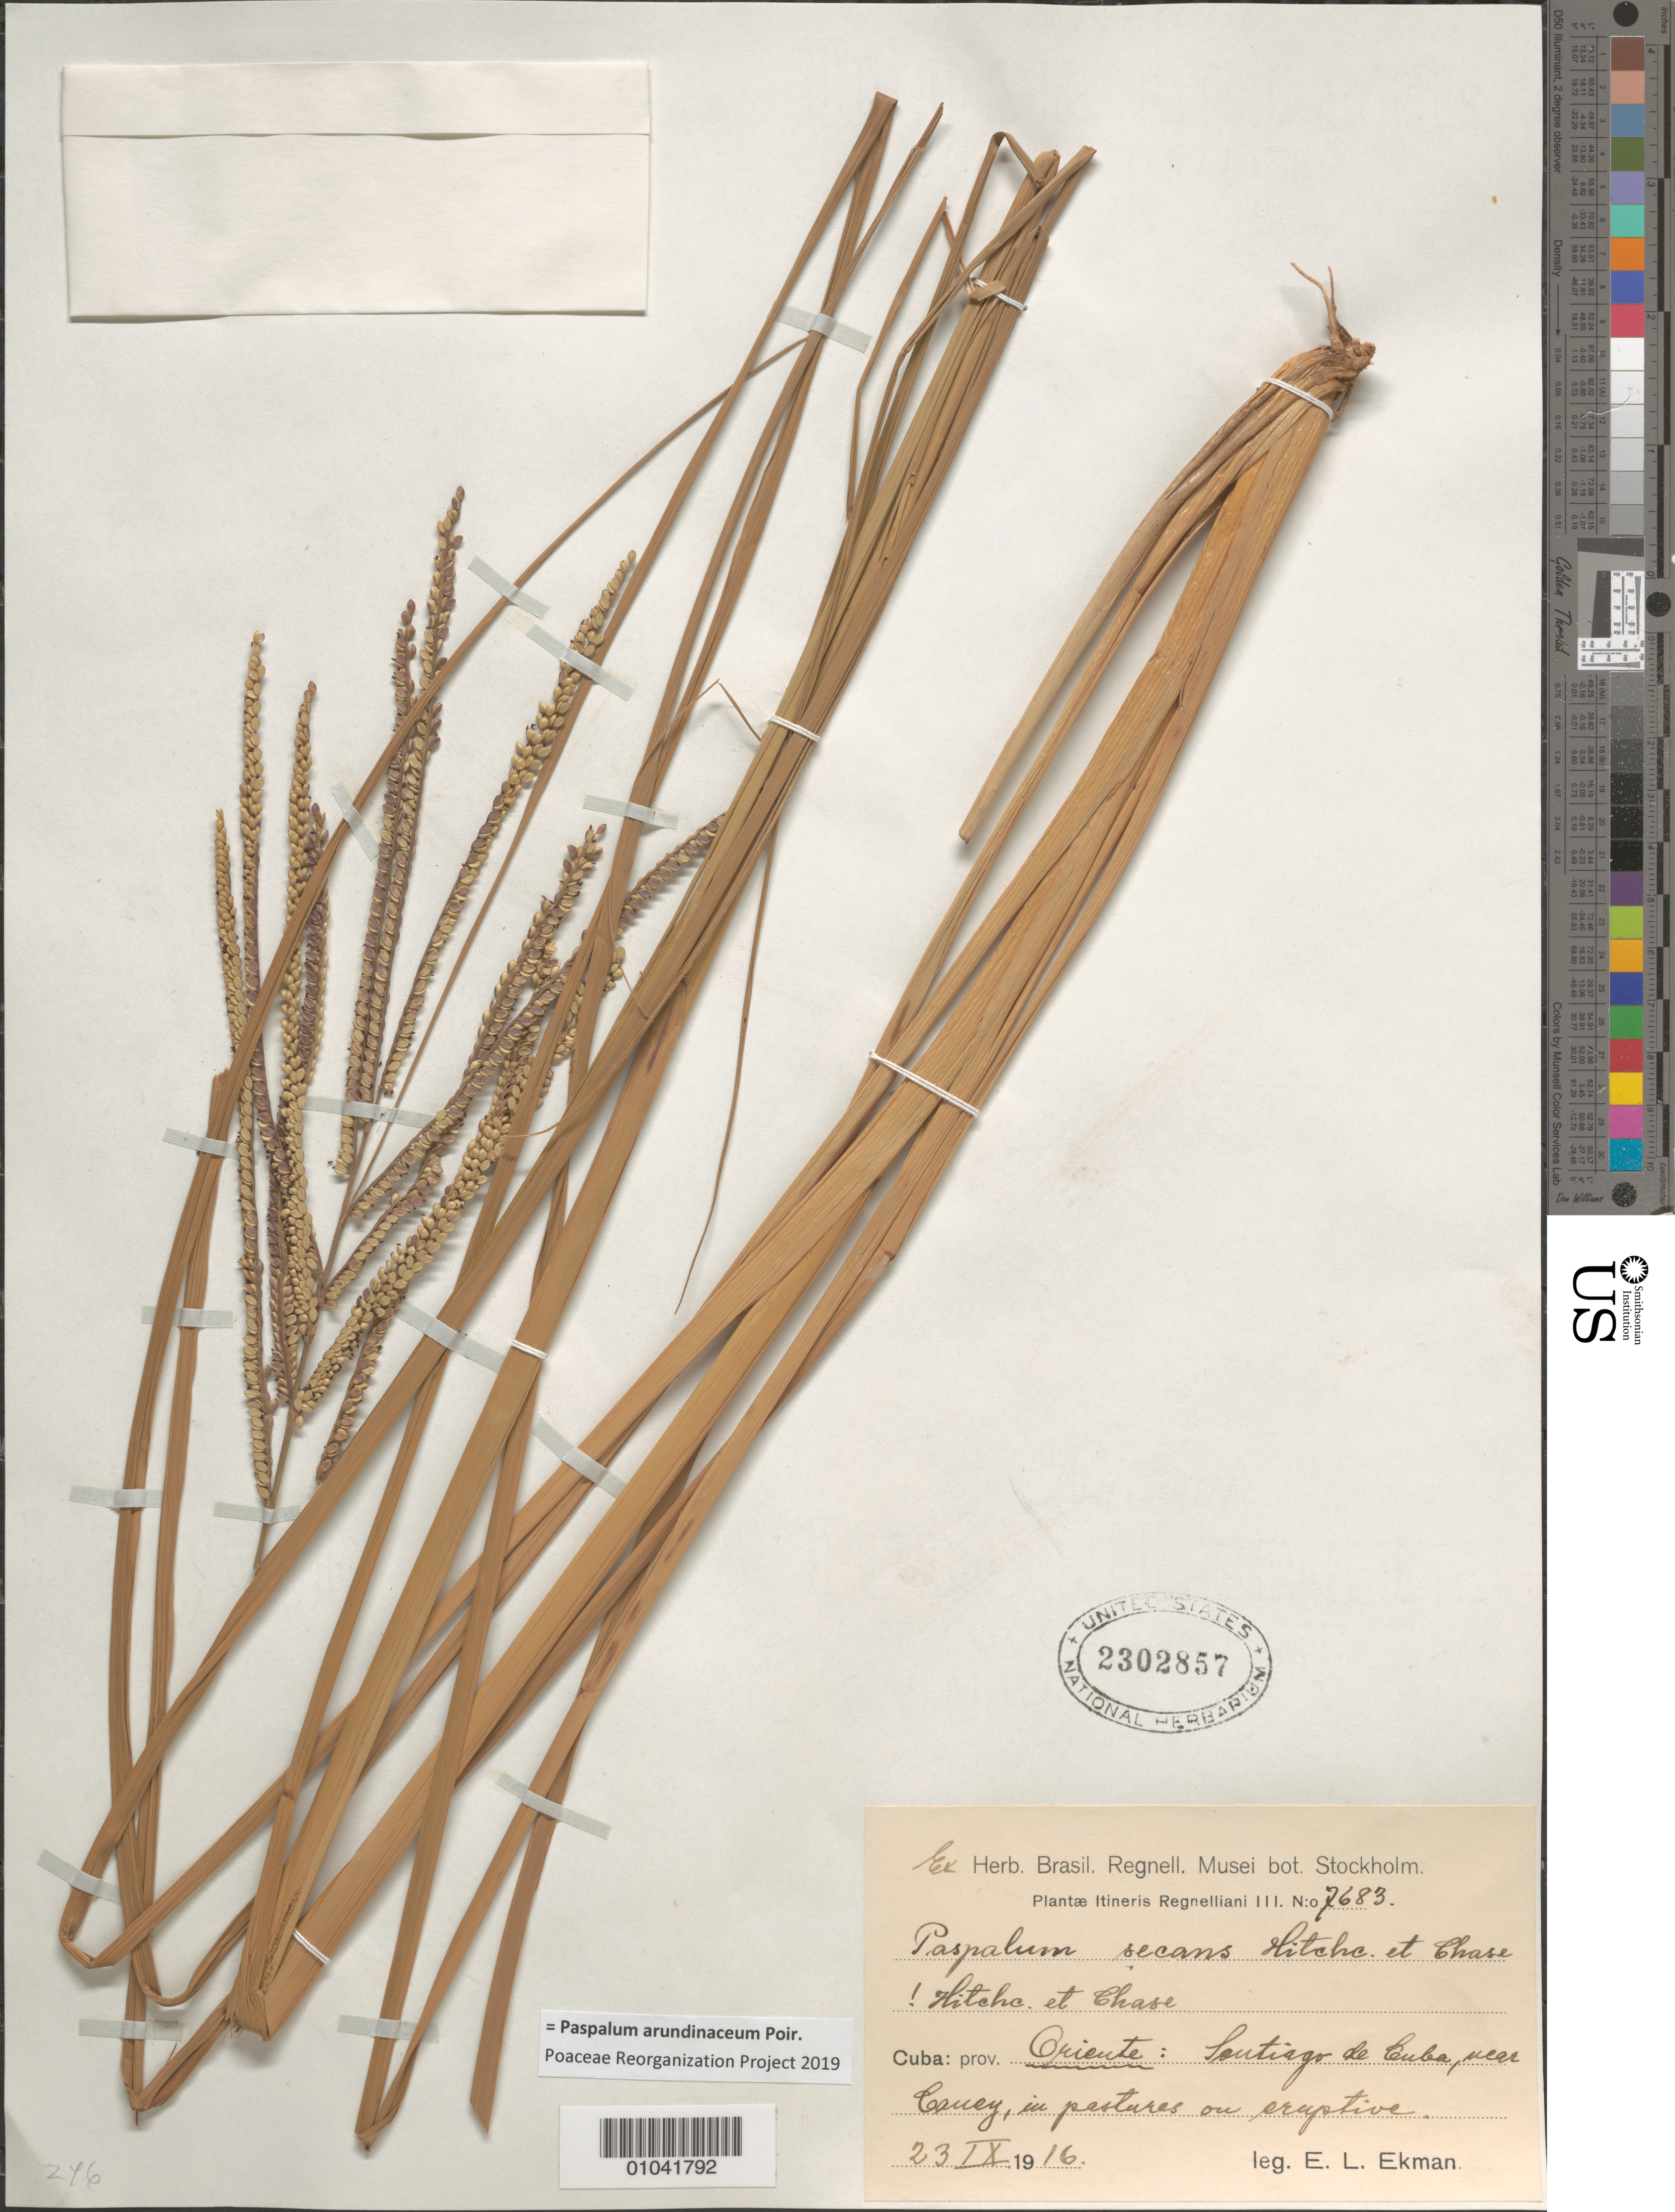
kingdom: Plantae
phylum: Tracheophyta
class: Liliopsida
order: Poales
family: Poaceae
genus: Paspalum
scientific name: Paspalum secans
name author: Hitchc. & Chase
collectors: E. L. Ekman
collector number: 7683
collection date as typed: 23 Sep 1916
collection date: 1916-09-23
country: Cuba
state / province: Santiago de Cuba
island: Cuba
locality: Santiago de Cuba, near Caney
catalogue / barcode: US 2302857